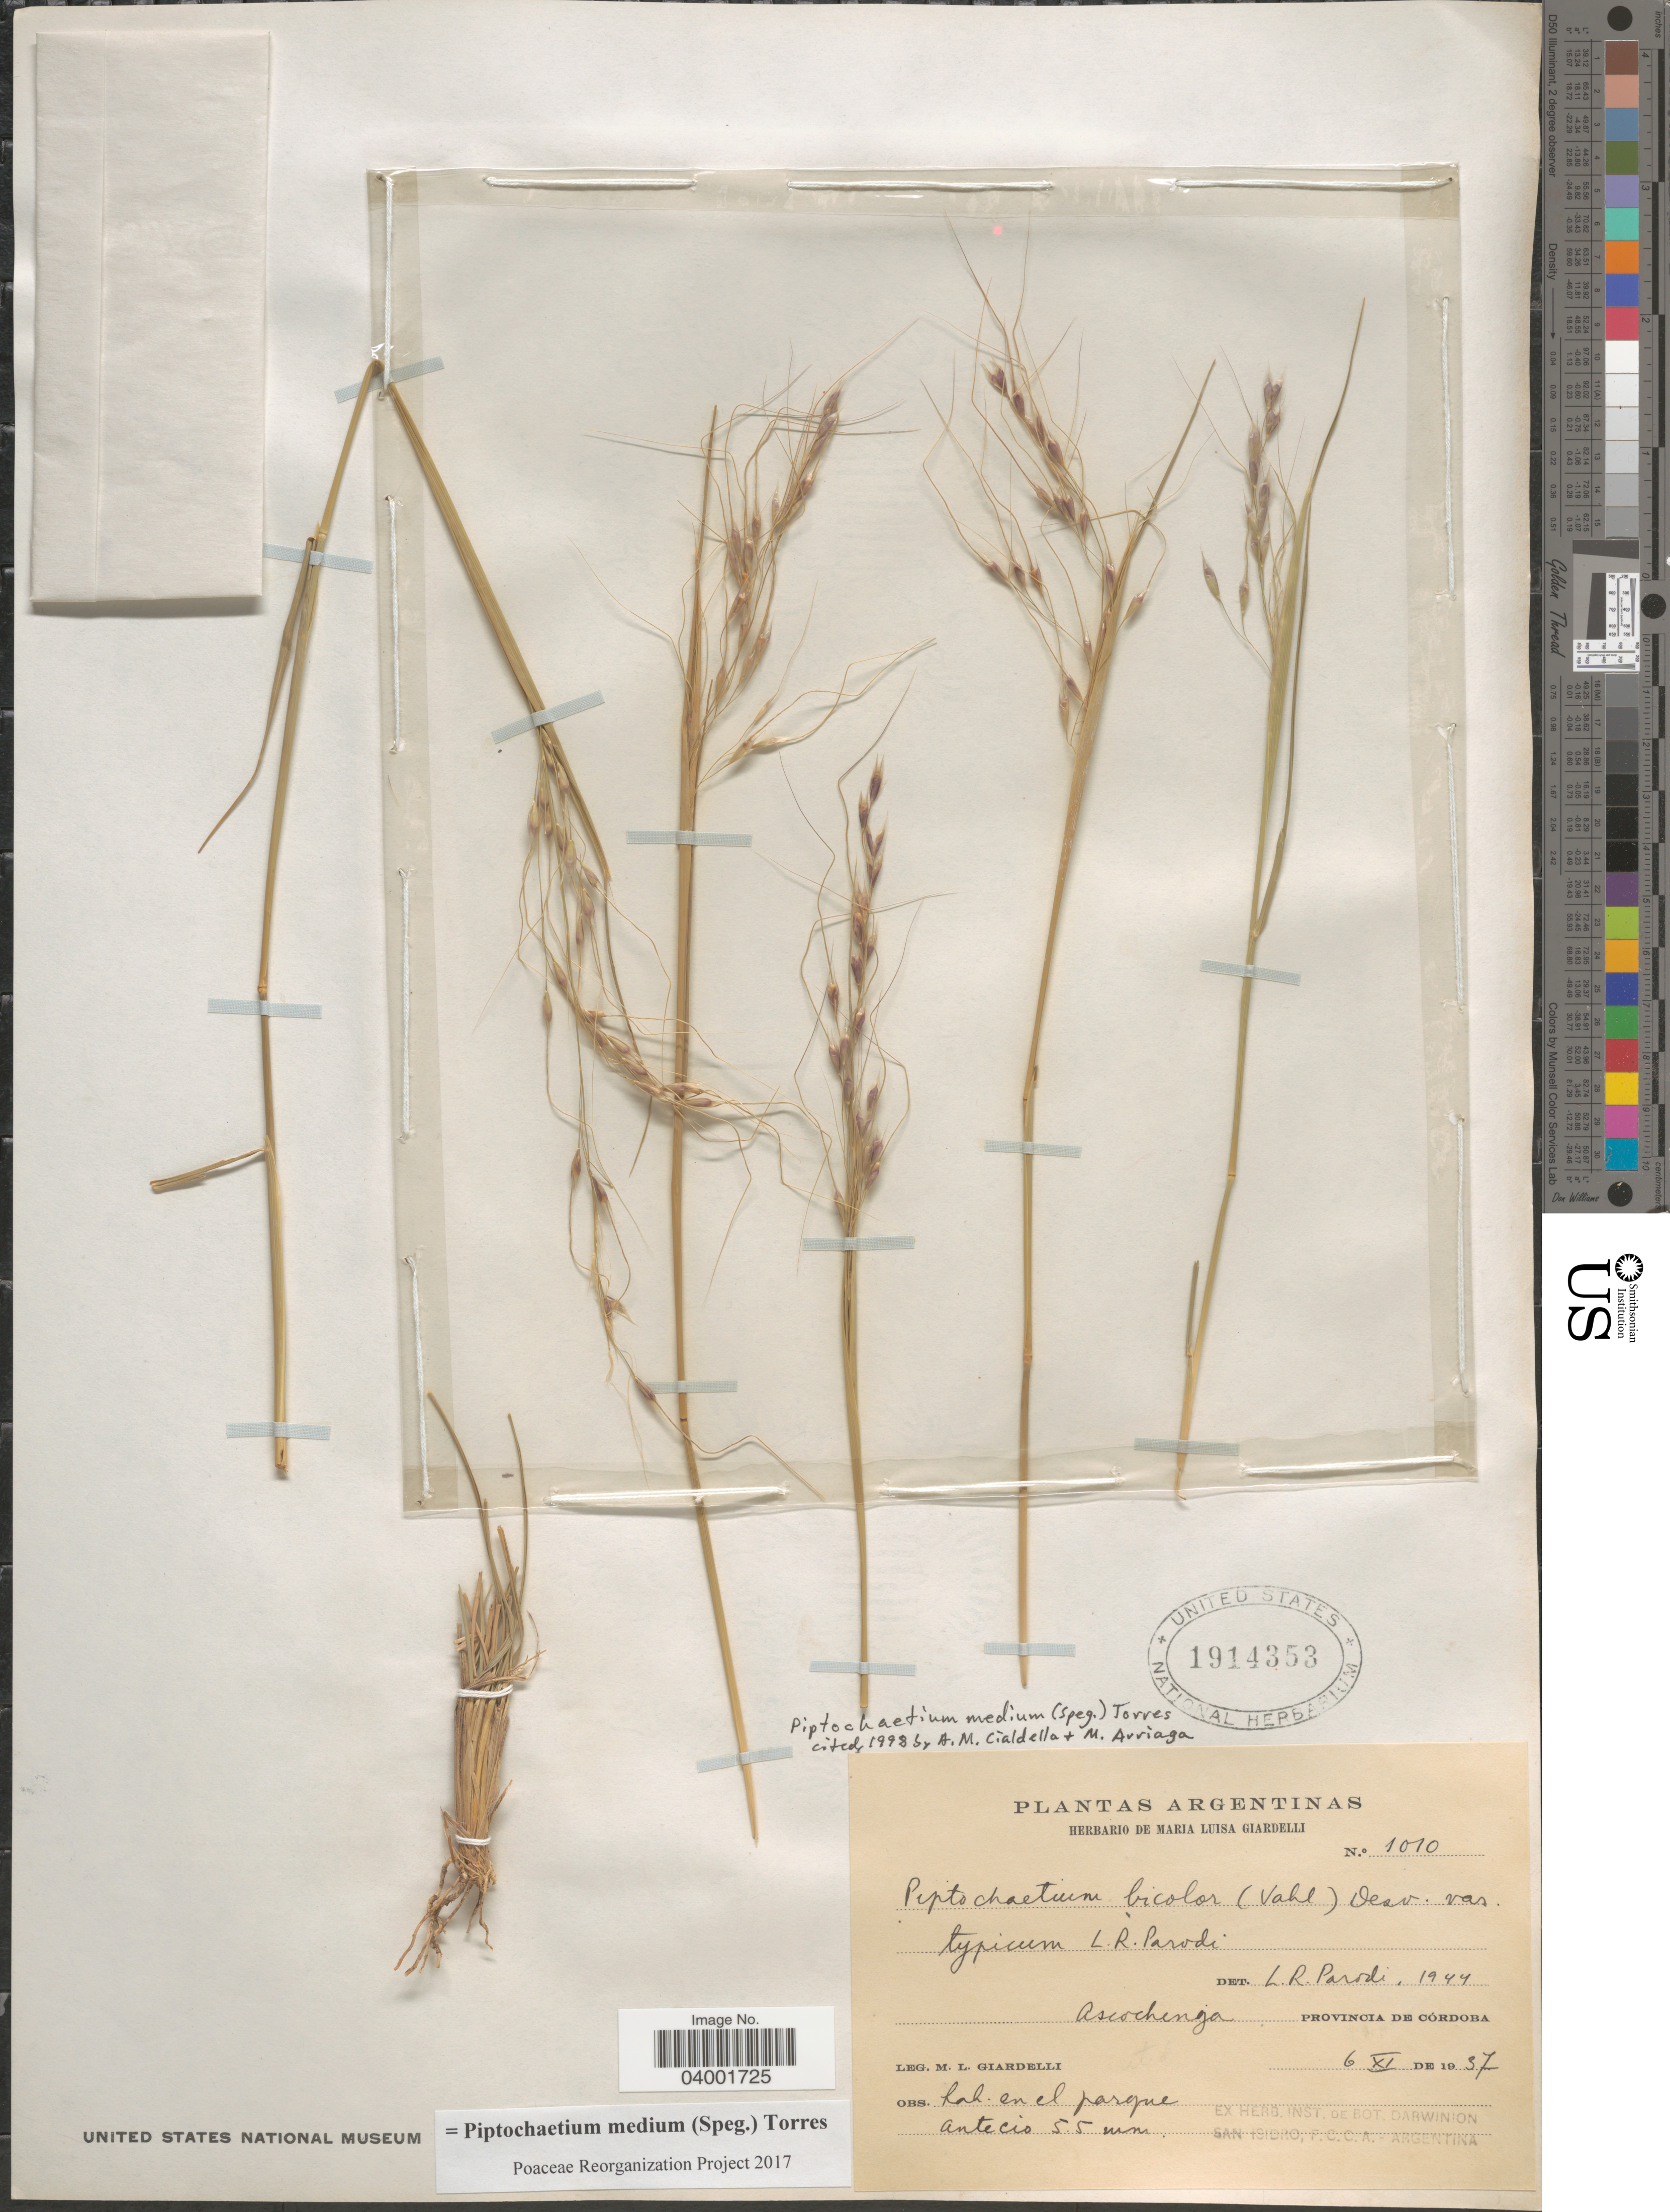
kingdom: Plantae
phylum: Tracheophyta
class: Liliopsida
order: Poales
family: Poaceae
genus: Piptochaetium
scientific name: Piptochaetium medium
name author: (Speg.) Torres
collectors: M. Giardelli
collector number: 1010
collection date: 1937-11-06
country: Argentina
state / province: Cordoba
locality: Ascochinga.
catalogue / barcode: US 1914353